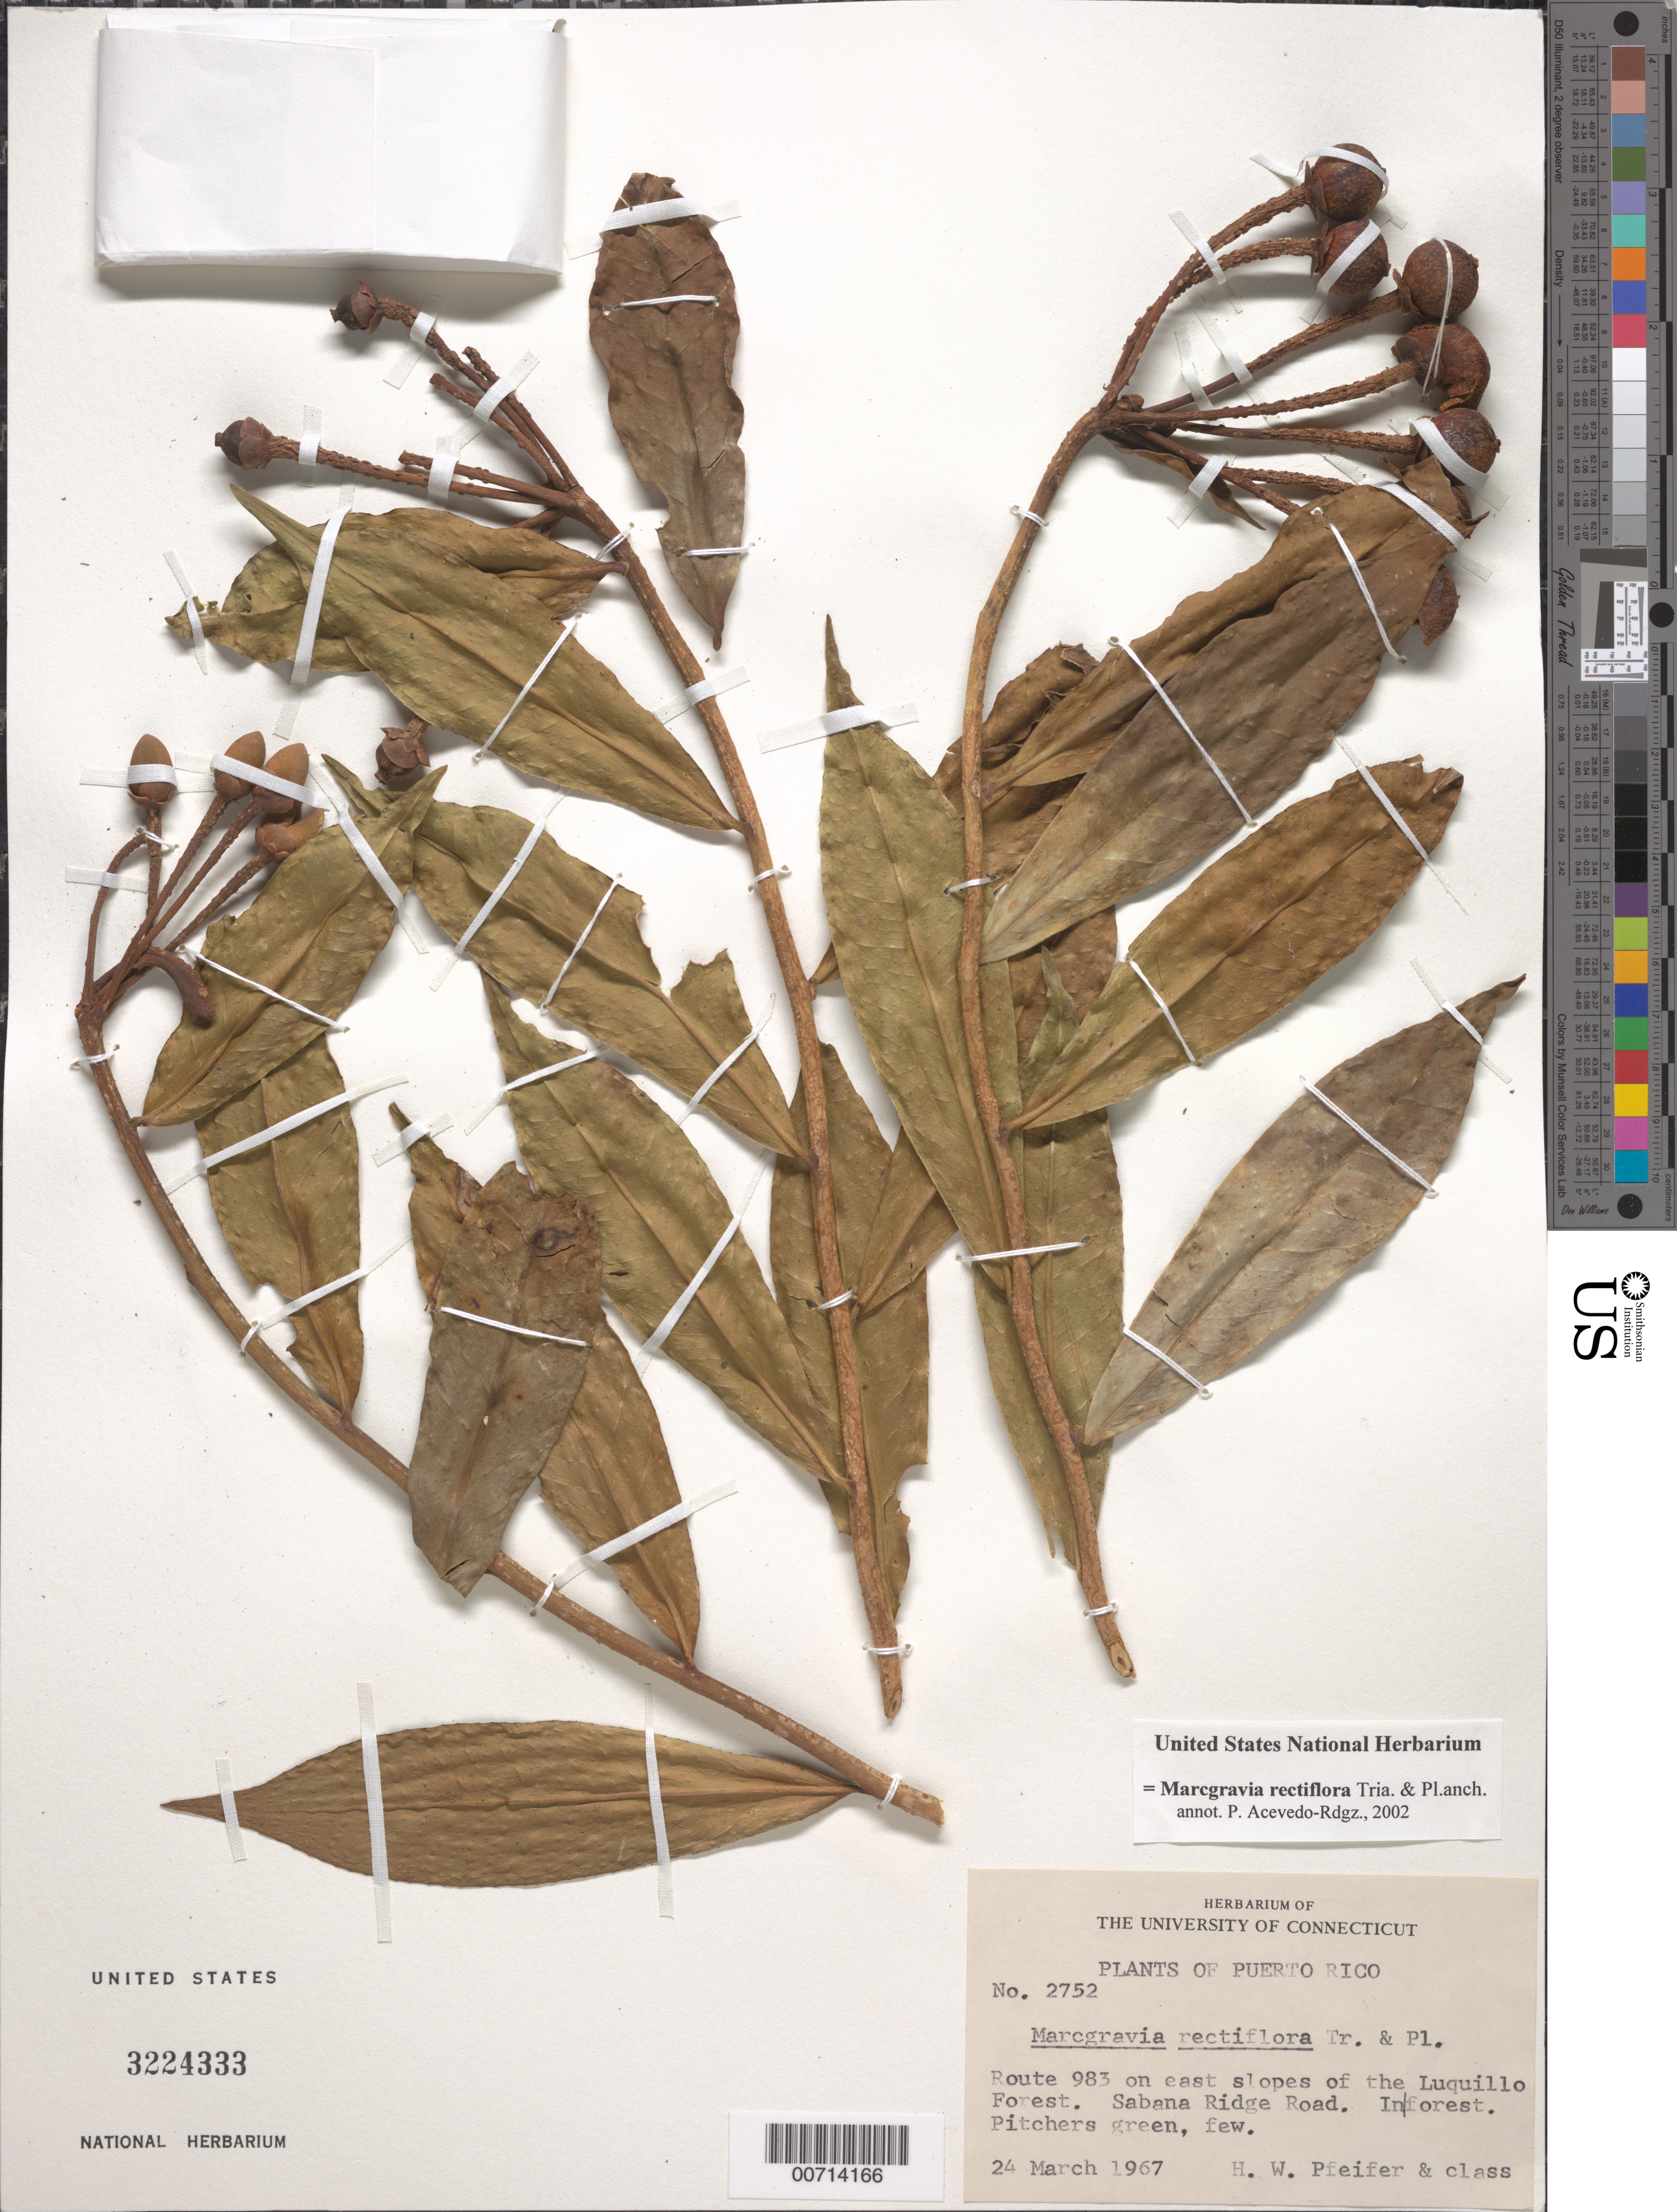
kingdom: Plantae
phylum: Tracheophyta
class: Magnoliopsida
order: Ericales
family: Marcgraviaceae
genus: Marcgravia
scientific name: Marcgravia rectiflora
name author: Triana & Planch.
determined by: Acevedo-Rodríguez, P., (BOT), Smithsonian Institution - National Museum of Natural History (UNITED STATES)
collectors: H. W. Pfeifer & Class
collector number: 2752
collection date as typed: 24 Mar 1967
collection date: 1967-03-24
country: Puerto Rico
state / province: Luquillo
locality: Rte 983 on E slope of the Luquillo Forest, Sabana Ridge Road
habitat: In forest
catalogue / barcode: US 3224333